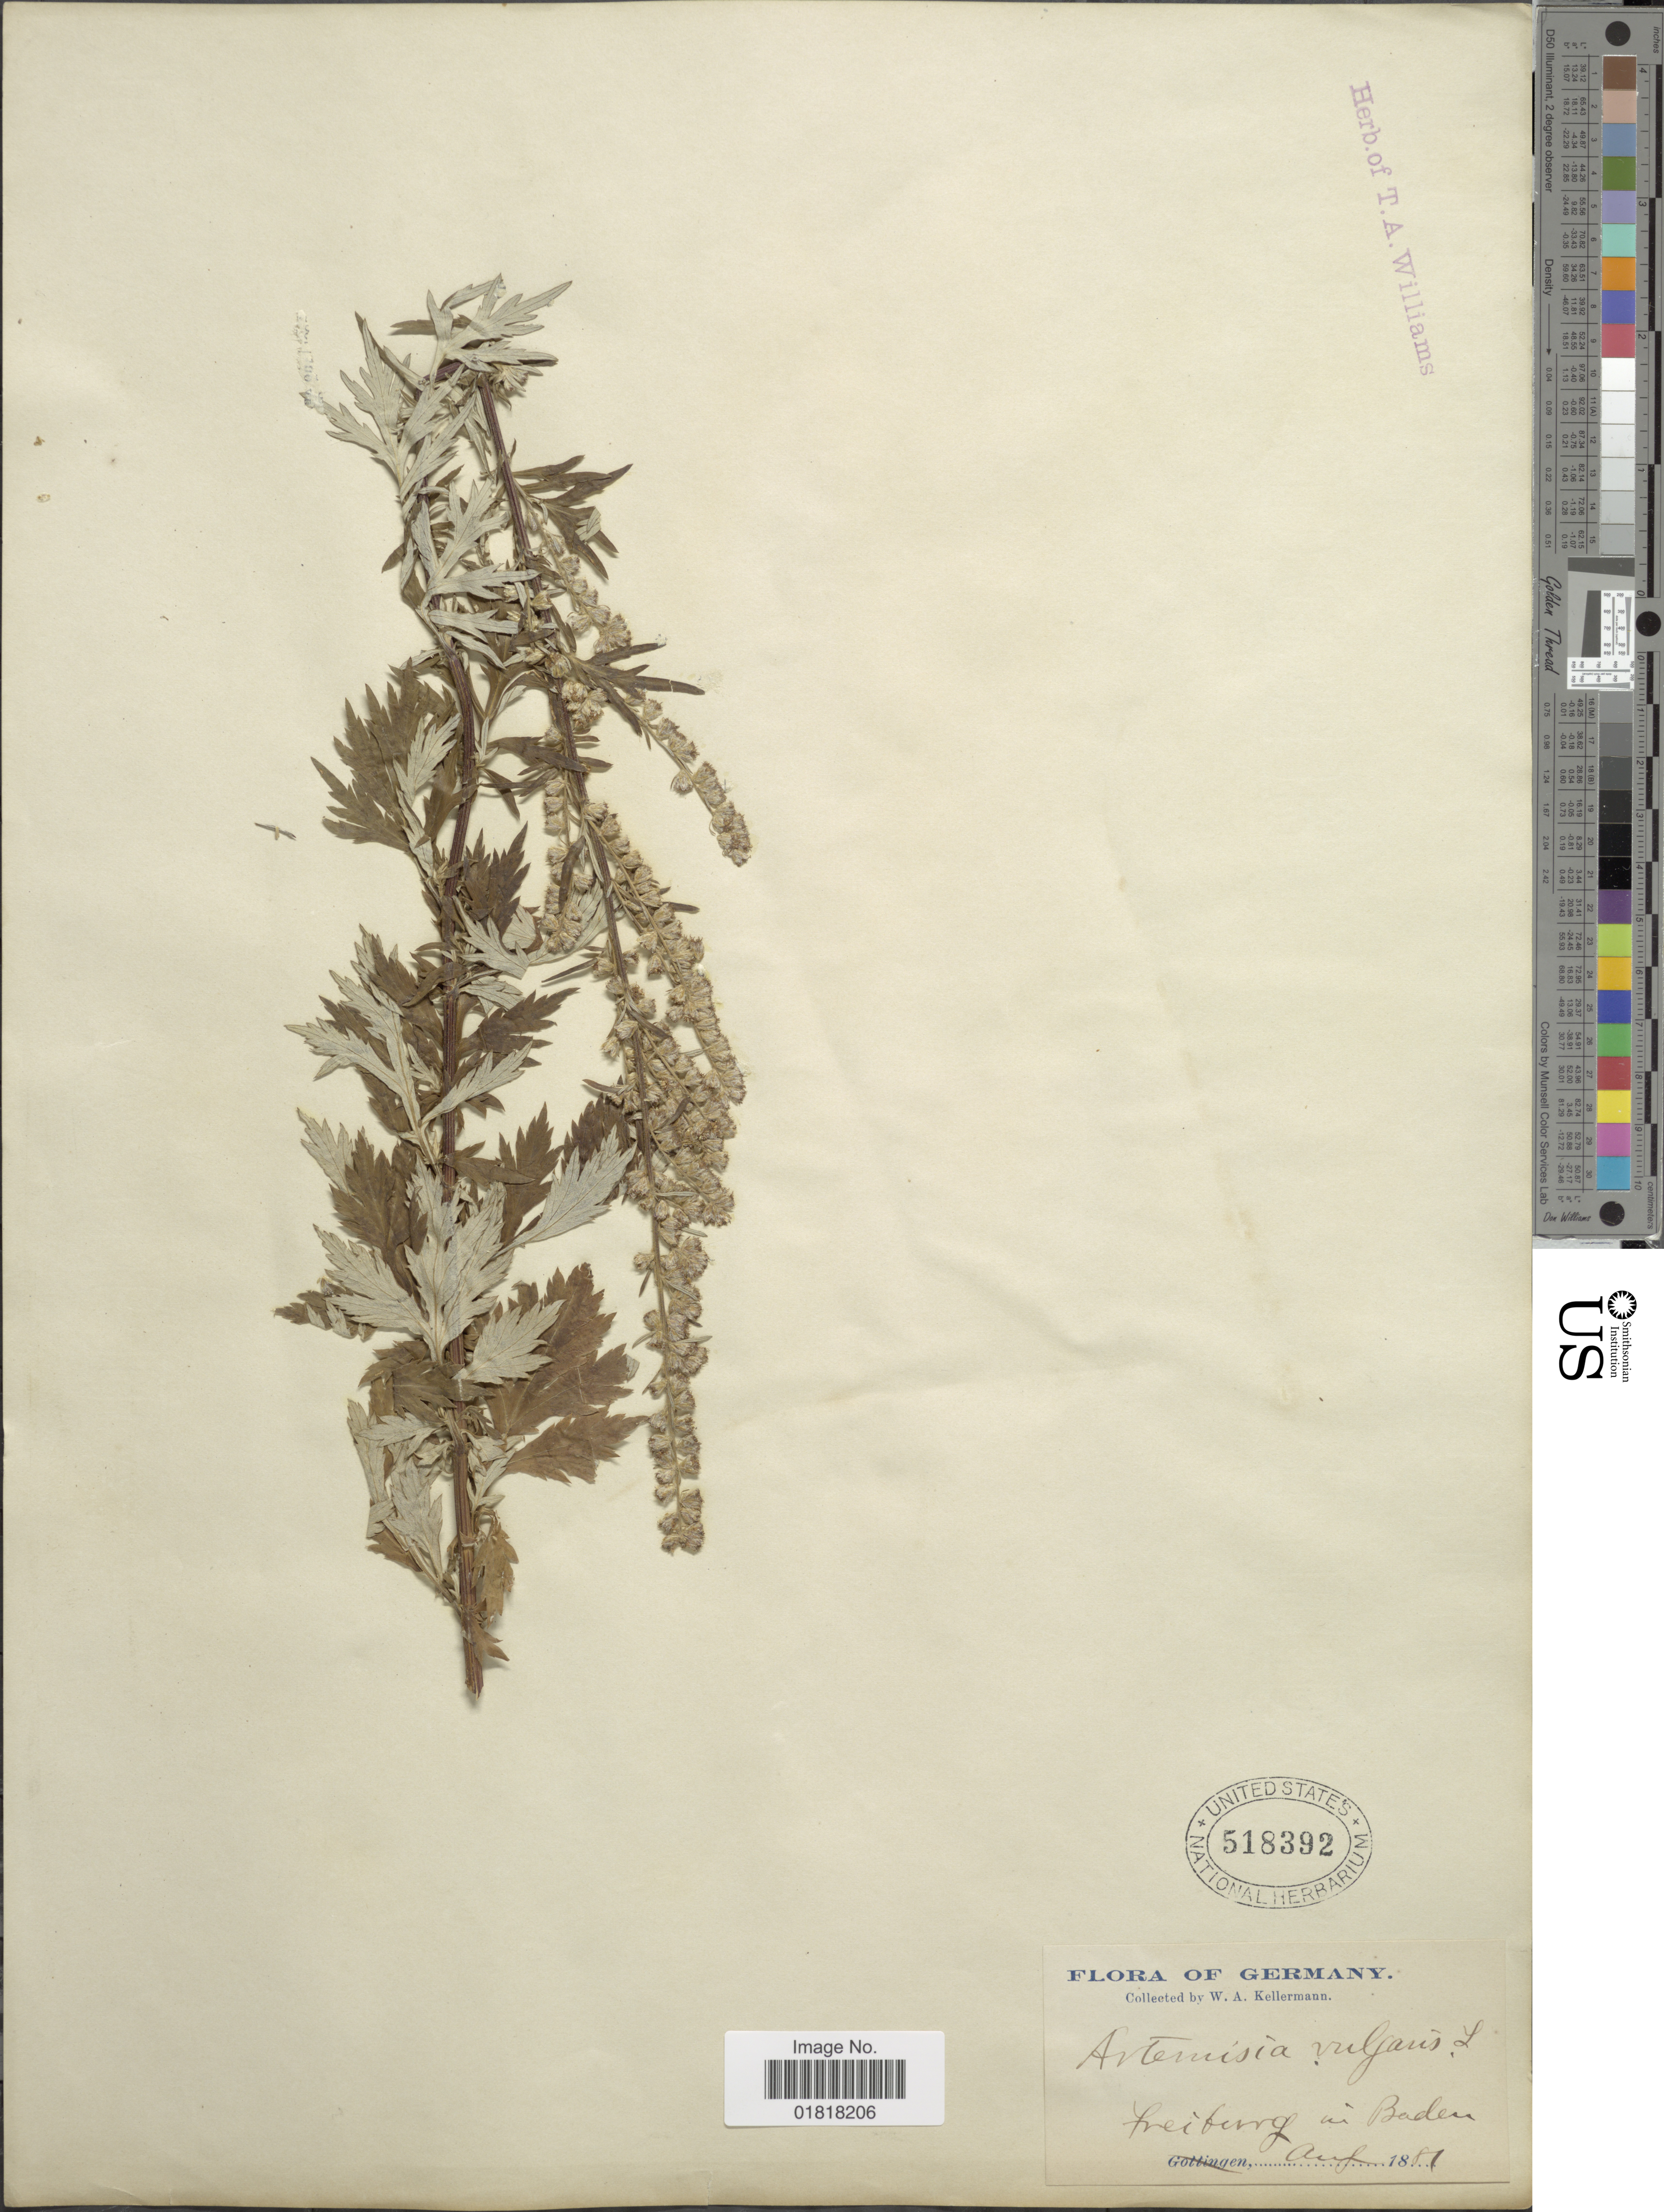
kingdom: Plantae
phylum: Tracheophyta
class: Magnoliopsida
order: Asterales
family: Asteraceae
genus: Artemisia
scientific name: Artemisia vulgaris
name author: L.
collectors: W. A. Kellermann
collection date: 1881-08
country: Germany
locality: Freiburg in Baden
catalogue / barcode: US 518392